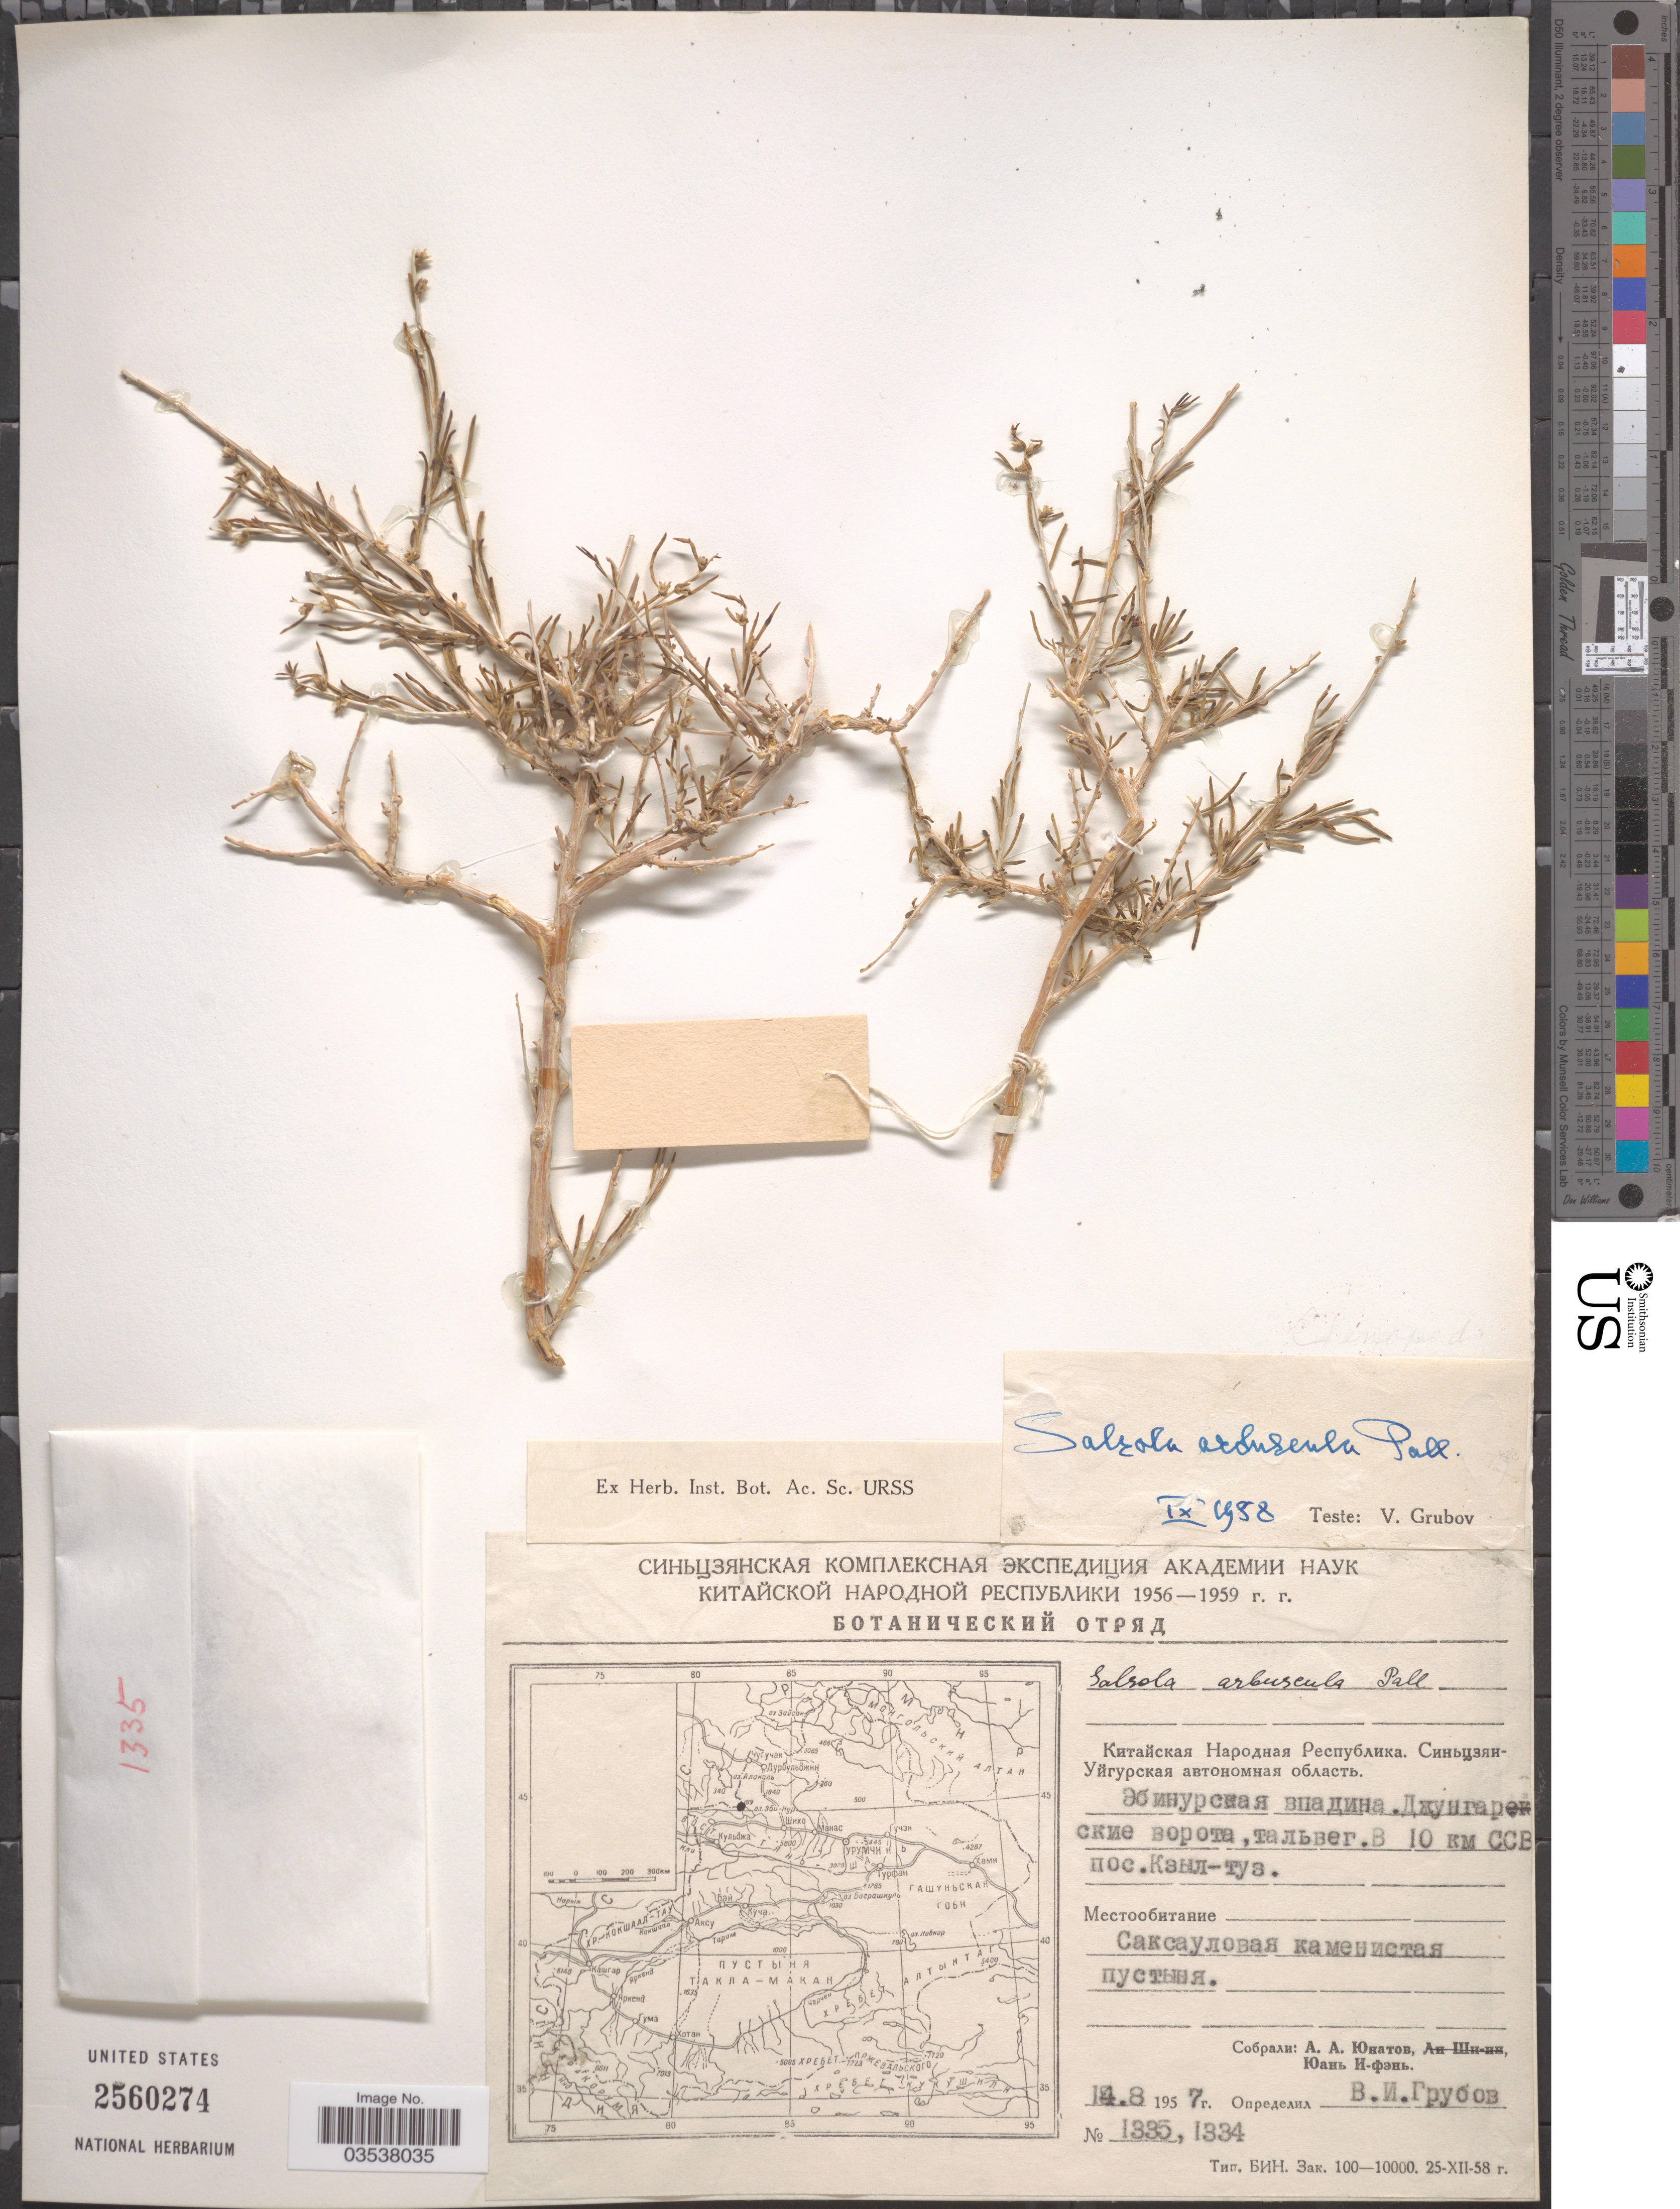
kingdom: Plantae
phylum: Tracheophyta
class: Magnoliopsida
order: Caryophyllales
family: Amaranthaceae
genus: Xylosalsola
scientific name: Xylosalsola arbuscula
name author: (Pall.) Tzvelev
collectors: A. Unatov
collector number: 1335/1334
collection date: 1957-08-14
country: China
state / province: Xinjiang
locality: Ebinur.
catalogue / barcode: US 2560274